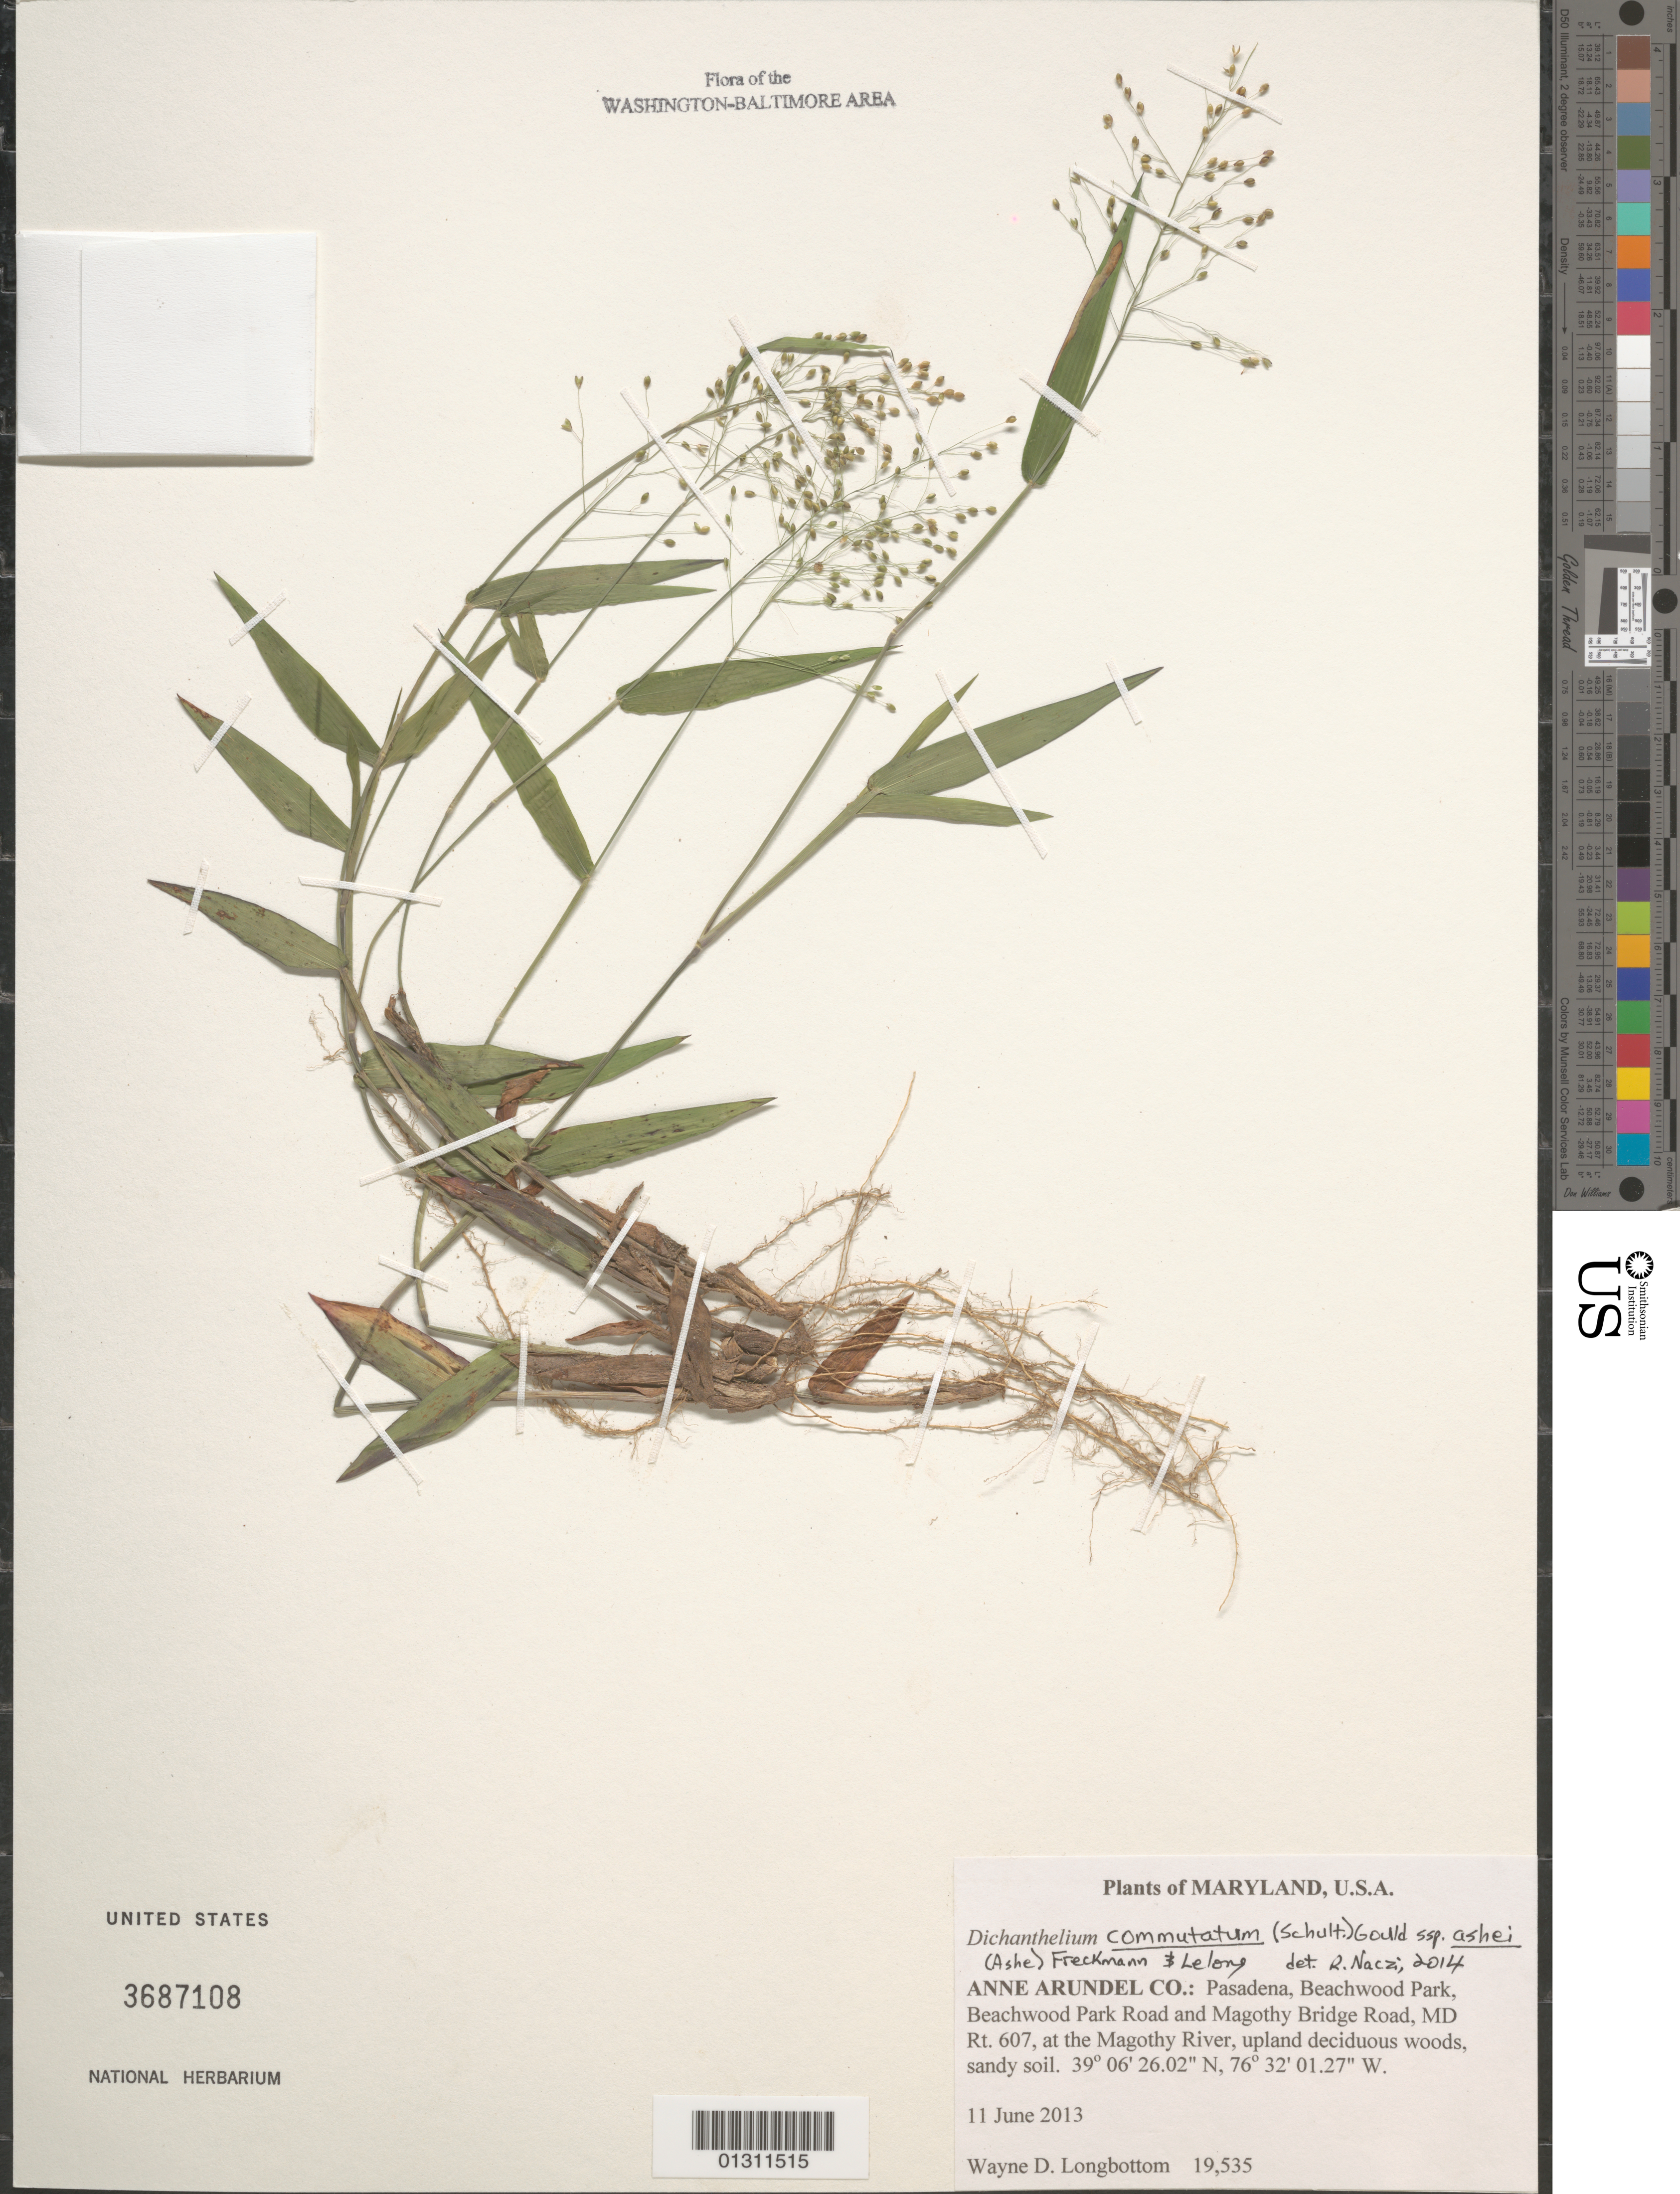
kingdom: Plantae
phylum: Tracheophyta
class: Liliopsida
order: Poales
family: Poaceae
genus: Dichanthelium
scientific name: Dichanthelium commutatum subsp. ashei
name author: (Ashe ex Schult.) Freckmann & Lelong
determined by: Naczi, R. F. C.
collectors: W. D. Longbottom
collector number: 19535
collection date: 2013-06-11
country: United States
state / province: Maryland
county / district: Anne Arundel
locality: Pasadena, Beachwood Park, Beachwood Park Road and Magothy Bridge Road, MD rte 607, at the Magothy River.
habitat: Upland deciduous woods, sandy soil.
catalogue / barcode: US 3687108